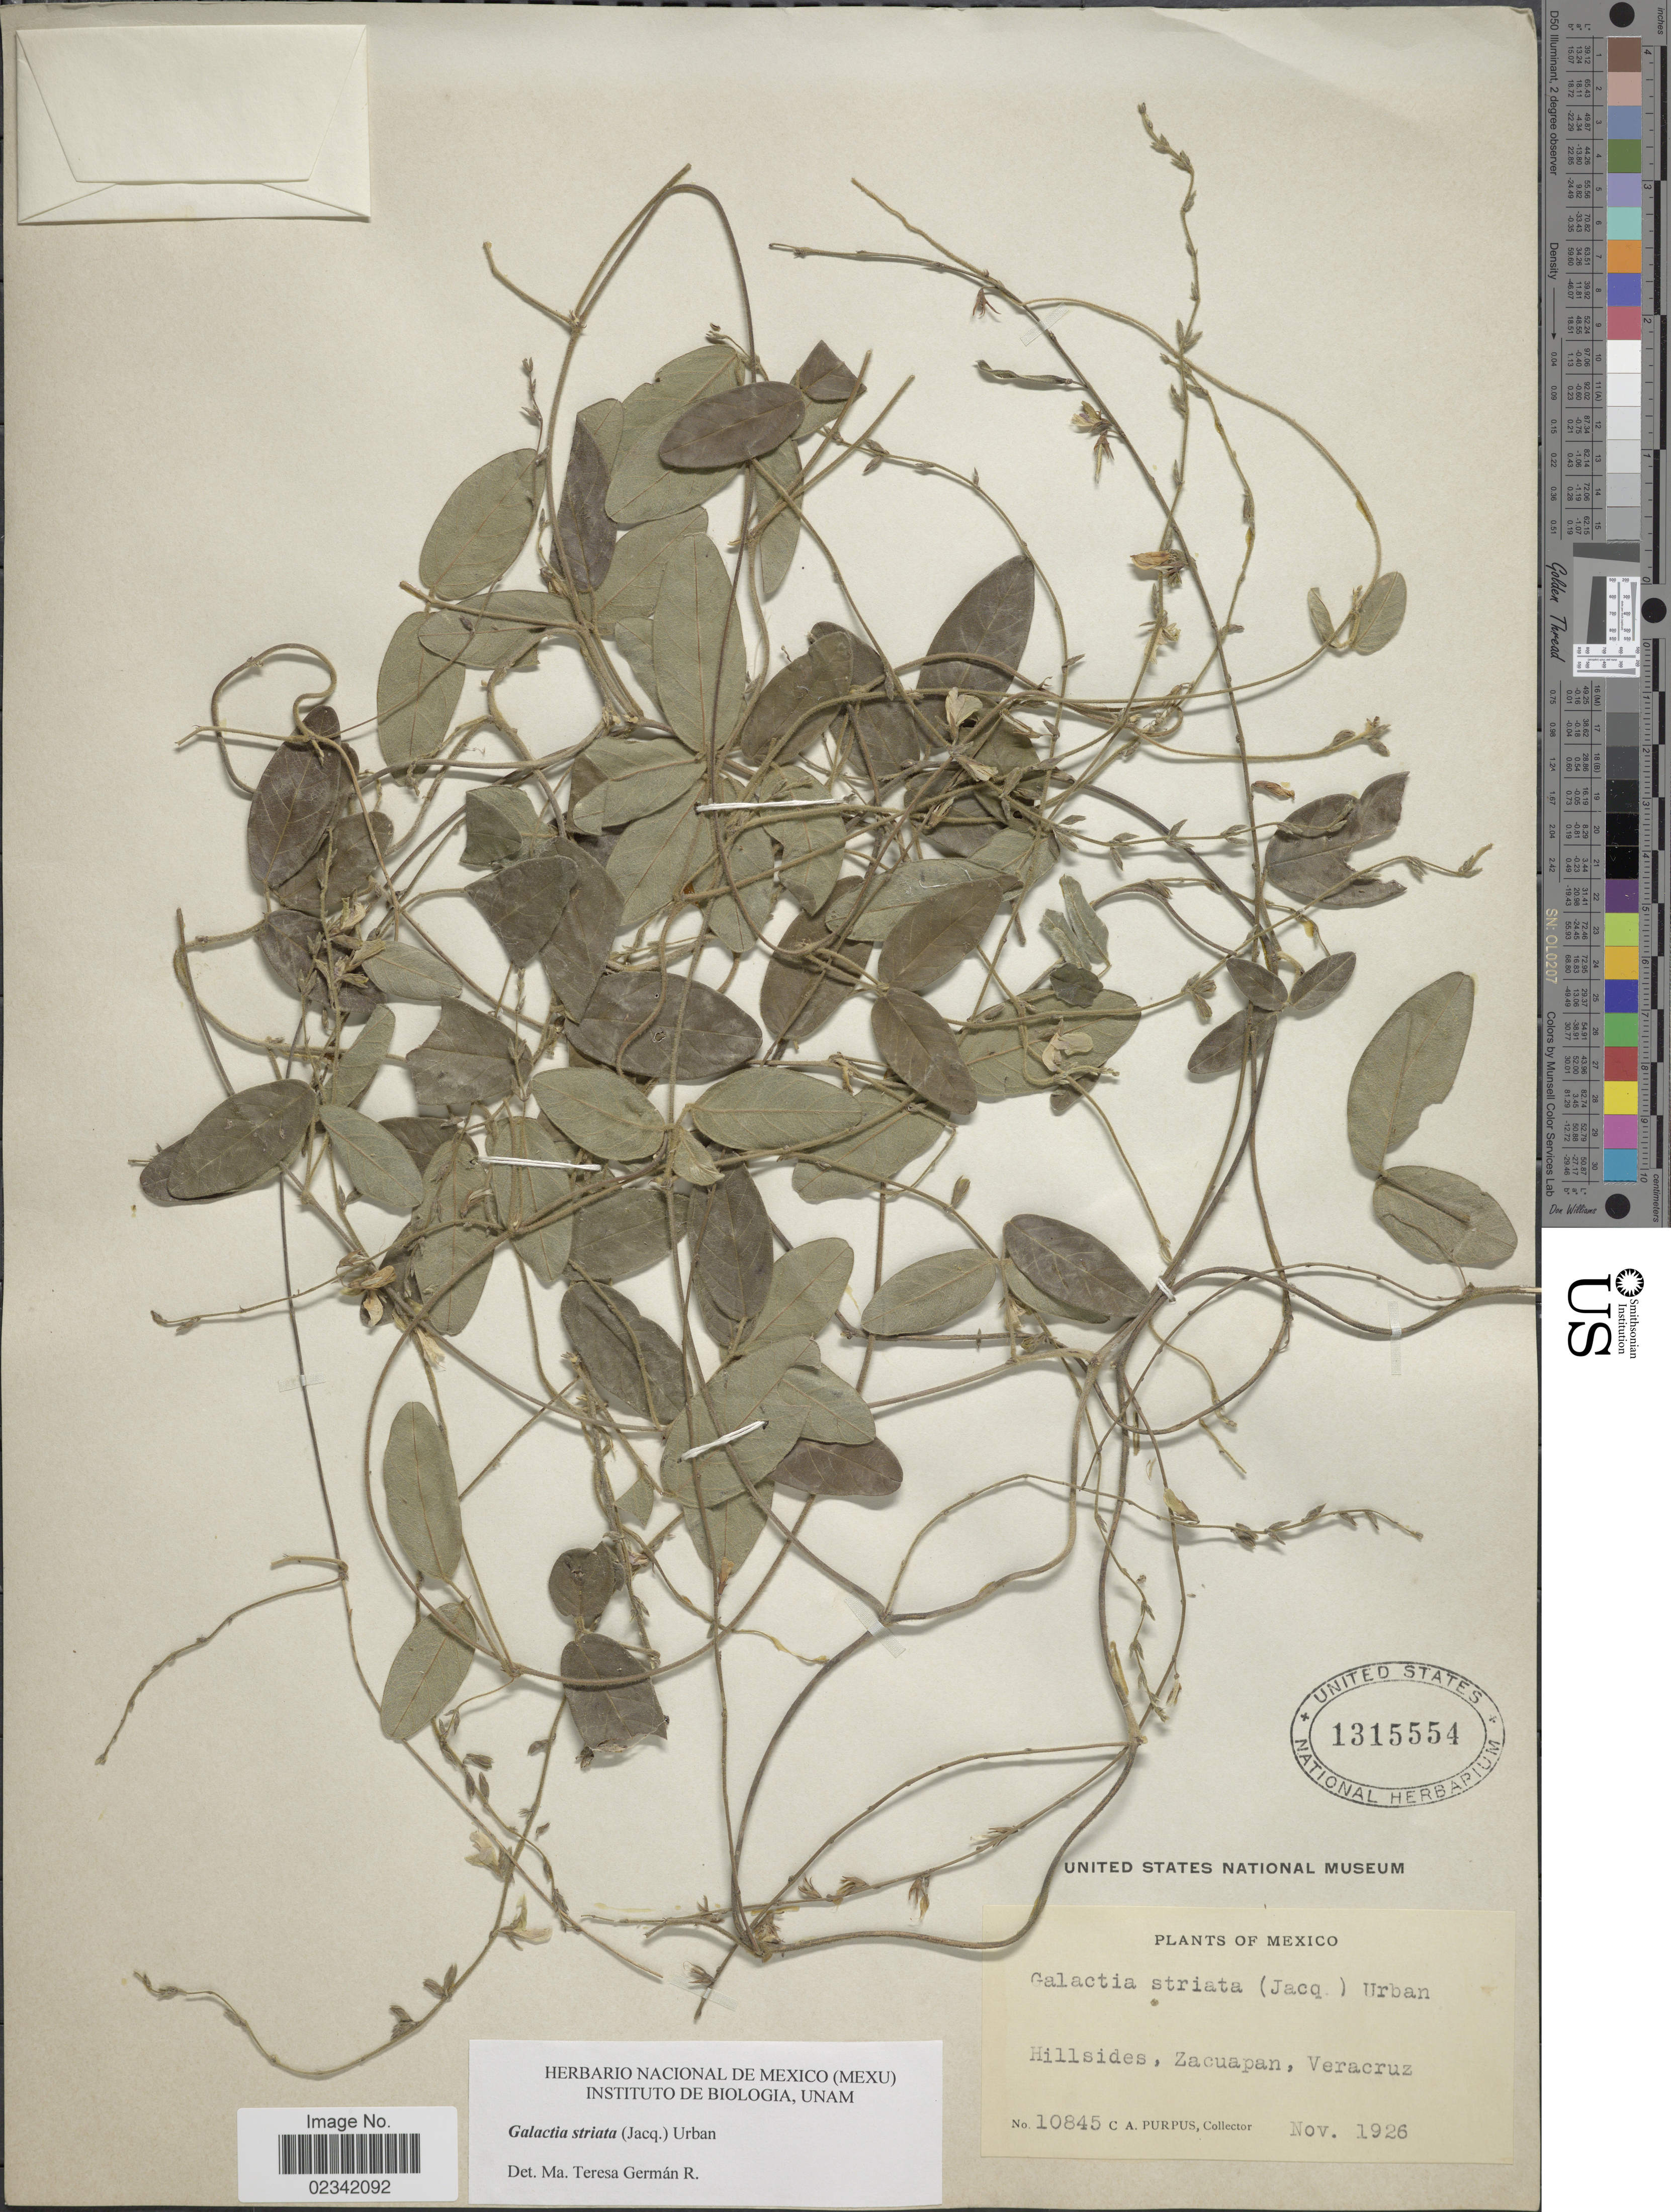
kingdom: Plantae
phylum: Tracheophyta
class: Magnoliopsida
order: Fabales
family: Fabaceae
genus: Galactia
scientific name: Galactia striata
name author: (Jacq.) Urb.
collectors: C. A. Purpus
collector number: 10845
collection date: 1926-11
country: Mexico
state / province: Veracruz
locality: Hillsides, Zacuapan, Veracruz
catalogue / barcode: US 1315554